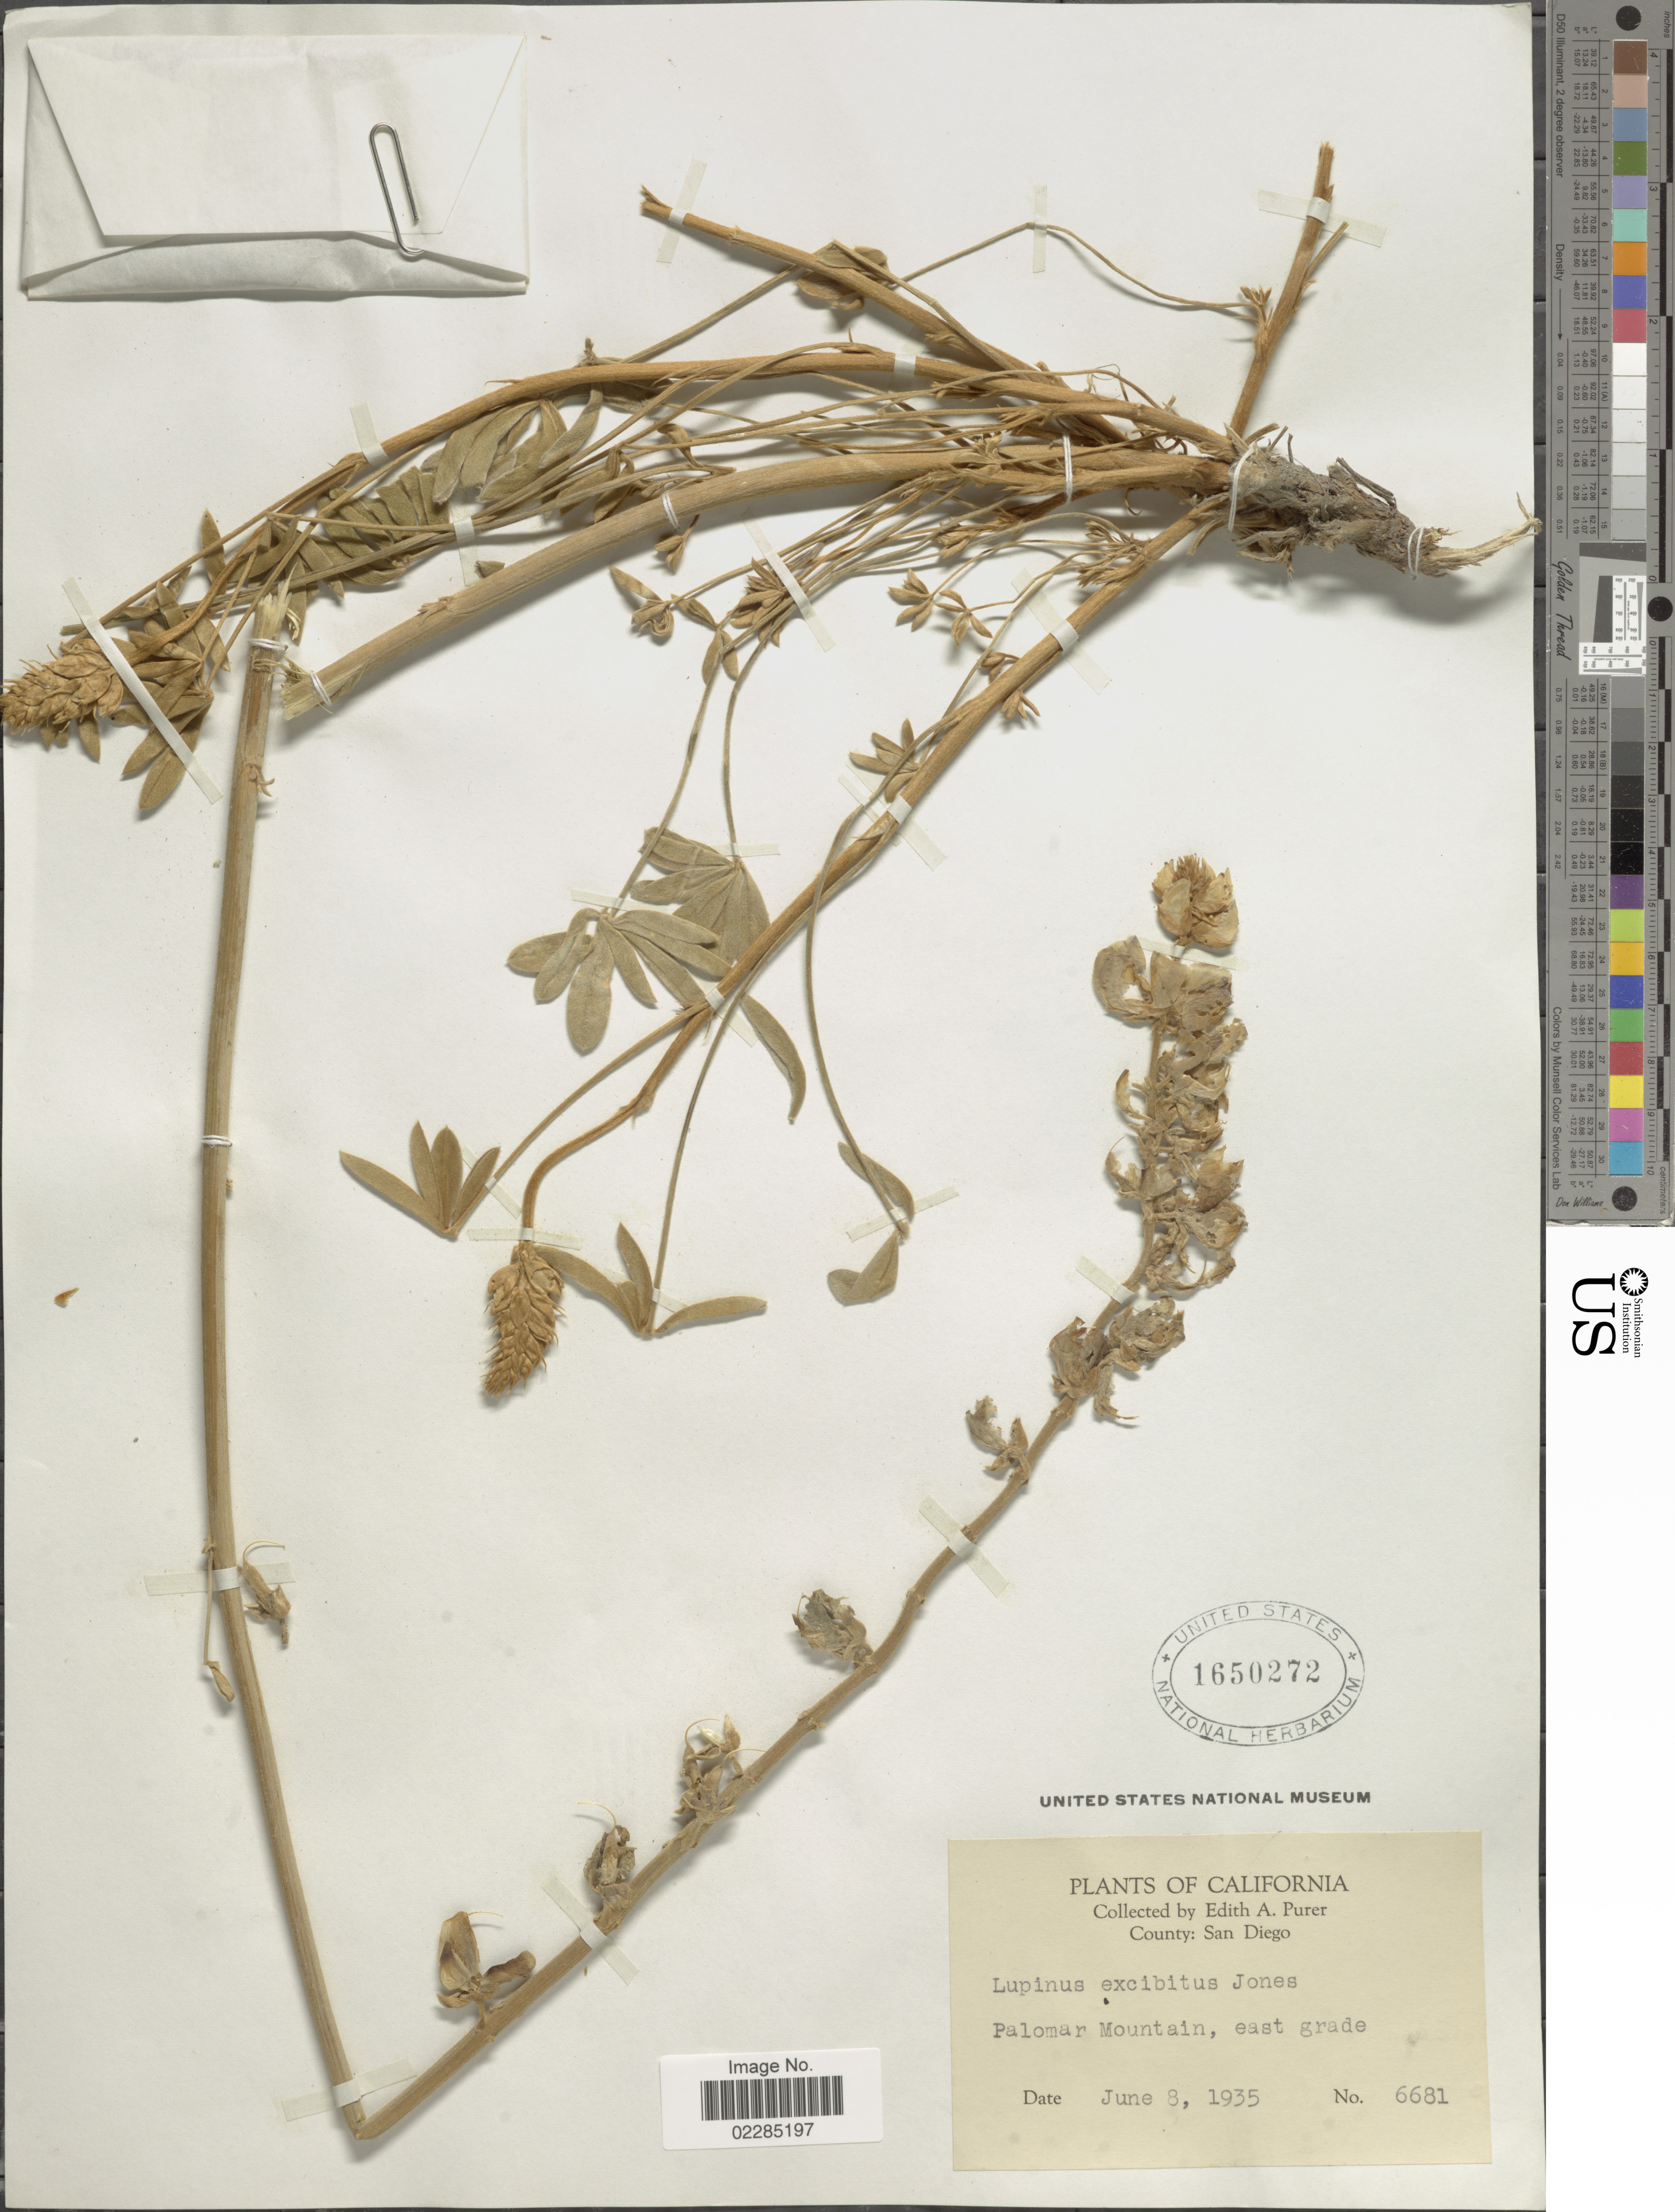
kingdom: Plantae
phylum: Tracheophyta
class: Magnoliopsida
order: Fabales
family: Fabaceae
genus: Lupinus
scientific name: Lupinus excubitus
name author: M.E. Jones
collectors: E. Purer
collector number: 6681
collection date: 1935-06-08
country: United States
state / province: California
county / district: San Diego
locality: County: San Diego. Palomar Mountain, east grade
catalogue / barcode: US 1650272